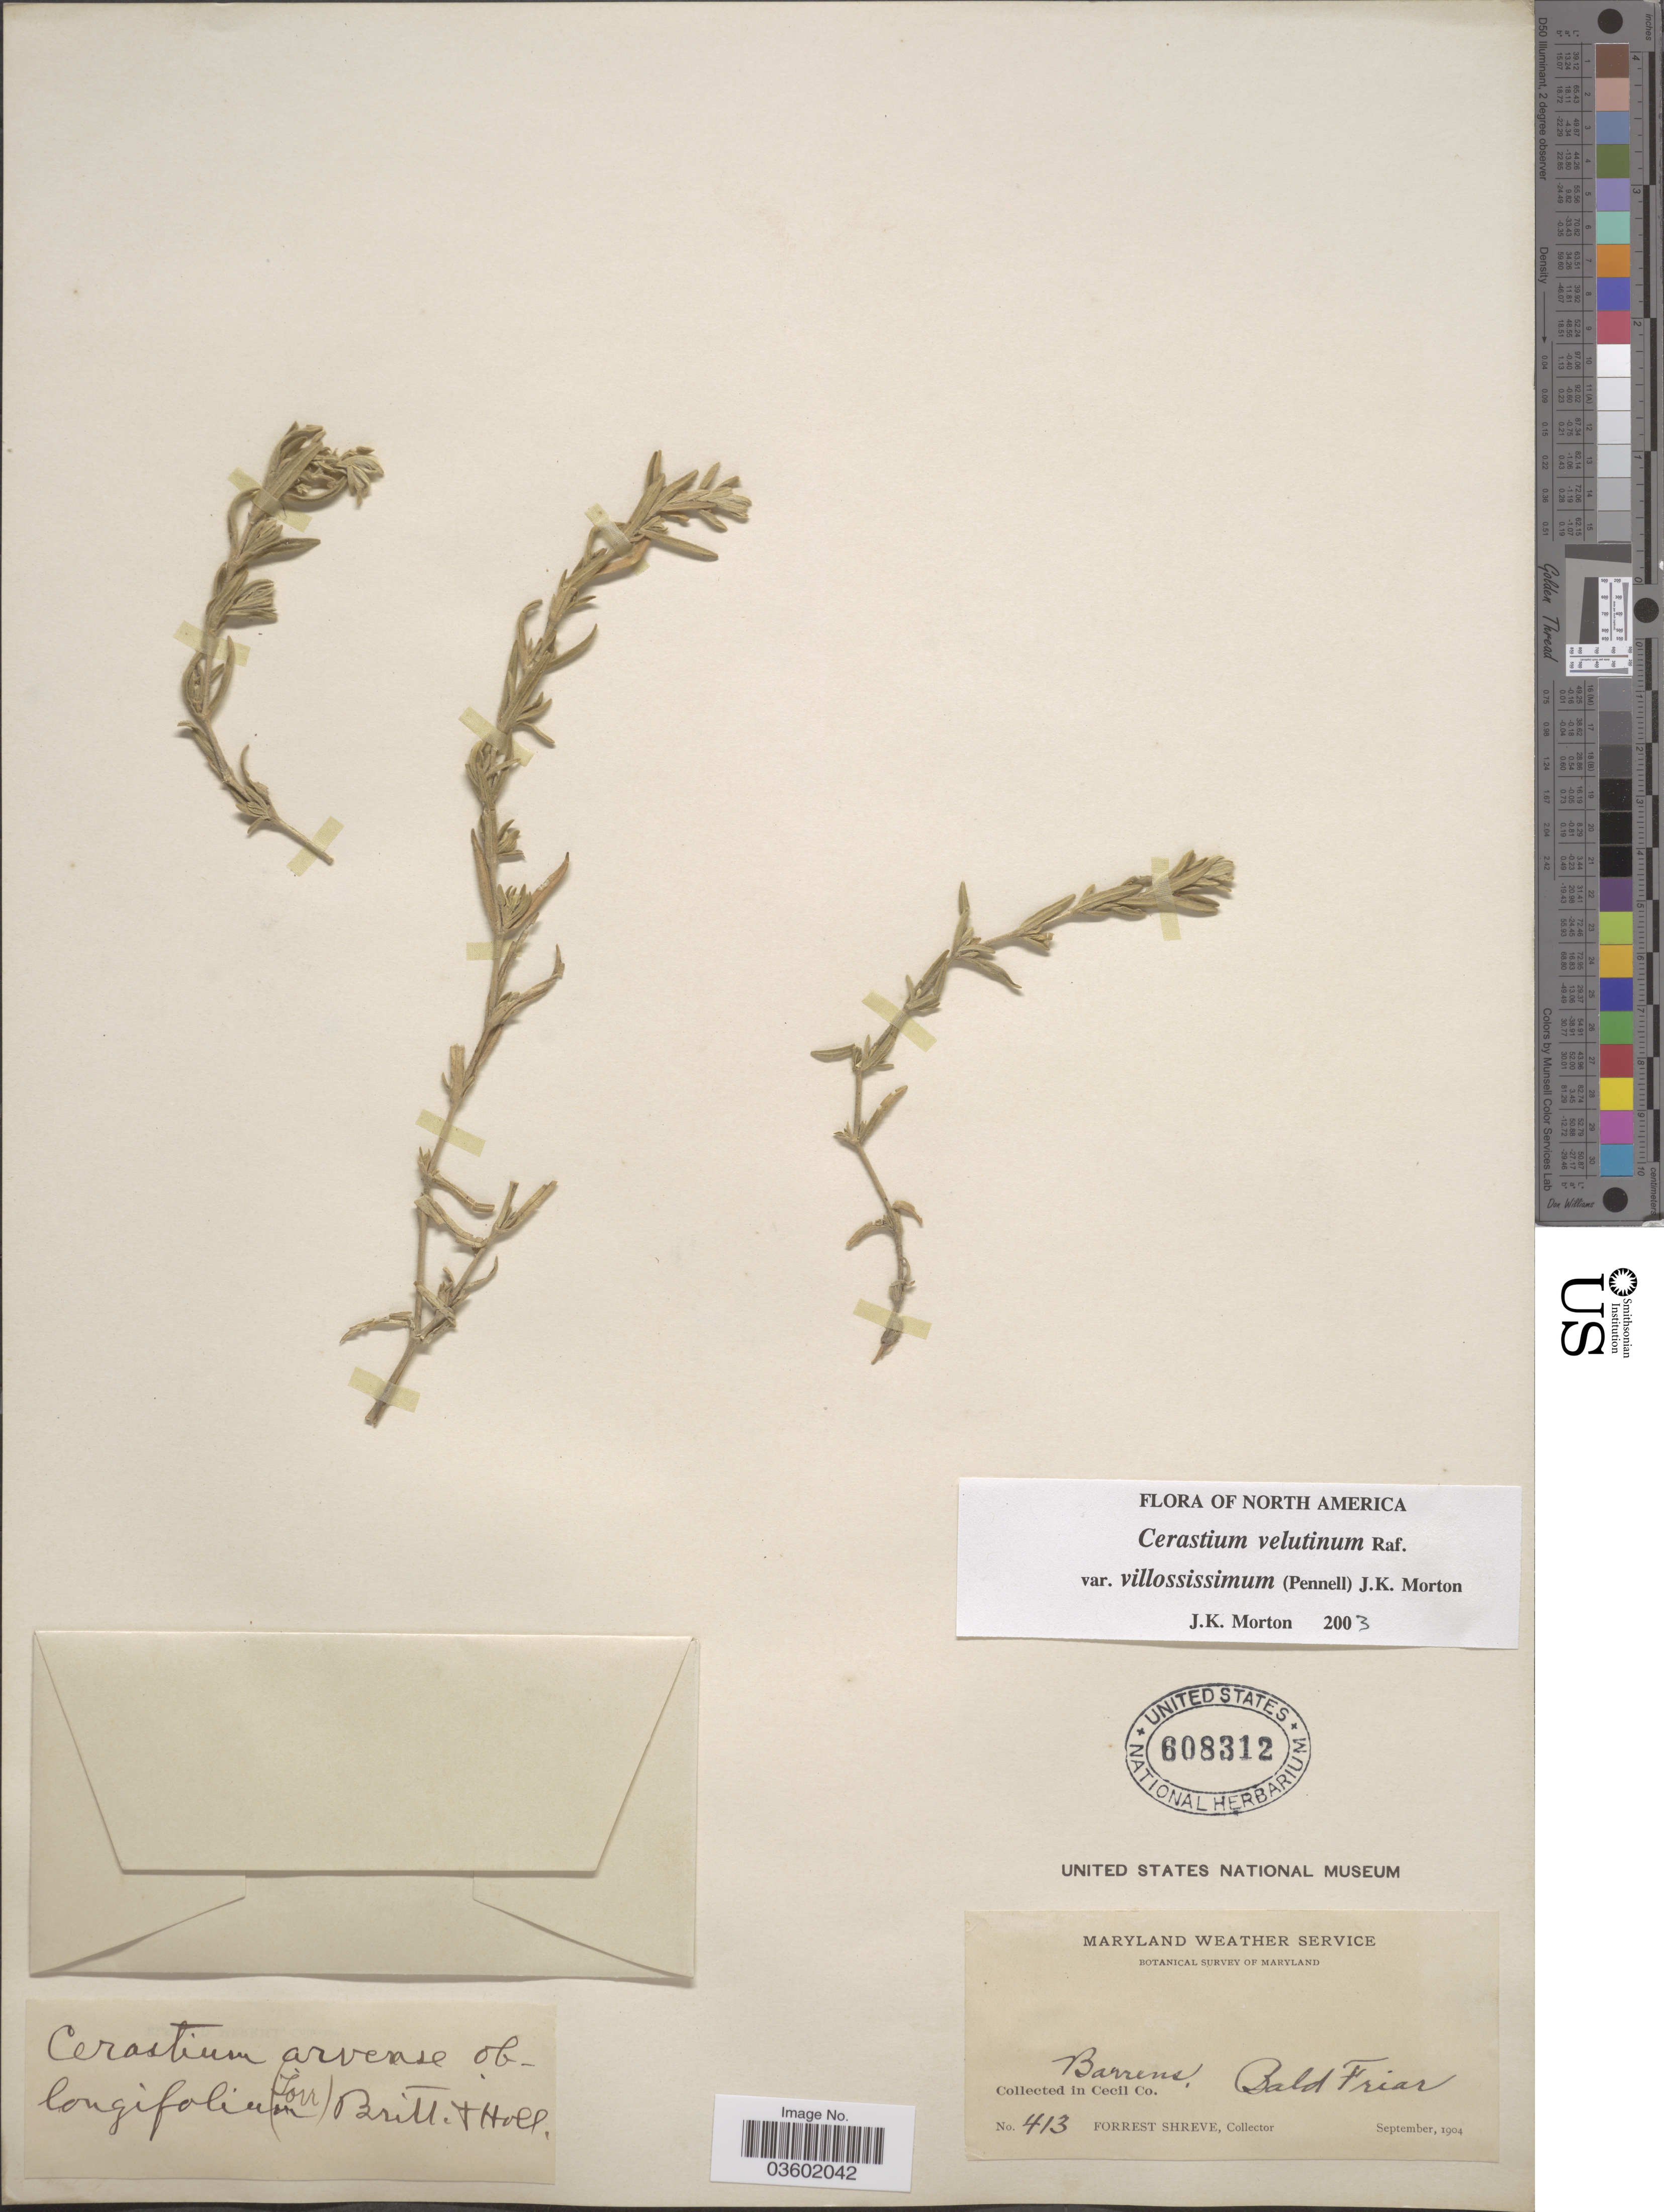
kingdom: Plantae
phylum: Tracheophyta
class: Magnoliopsida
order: Caryophyllales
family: Caryophyllaceae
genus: Cerastium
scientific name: Cerastium velutinum var. villosissimum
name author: (Pennell) J.K. Morton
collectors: F. Shreve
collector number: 413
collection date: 1904-09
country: United States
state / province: Maryland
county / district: Cecil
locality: In Cecil Co. Bald Friar.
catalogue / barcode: US 608312